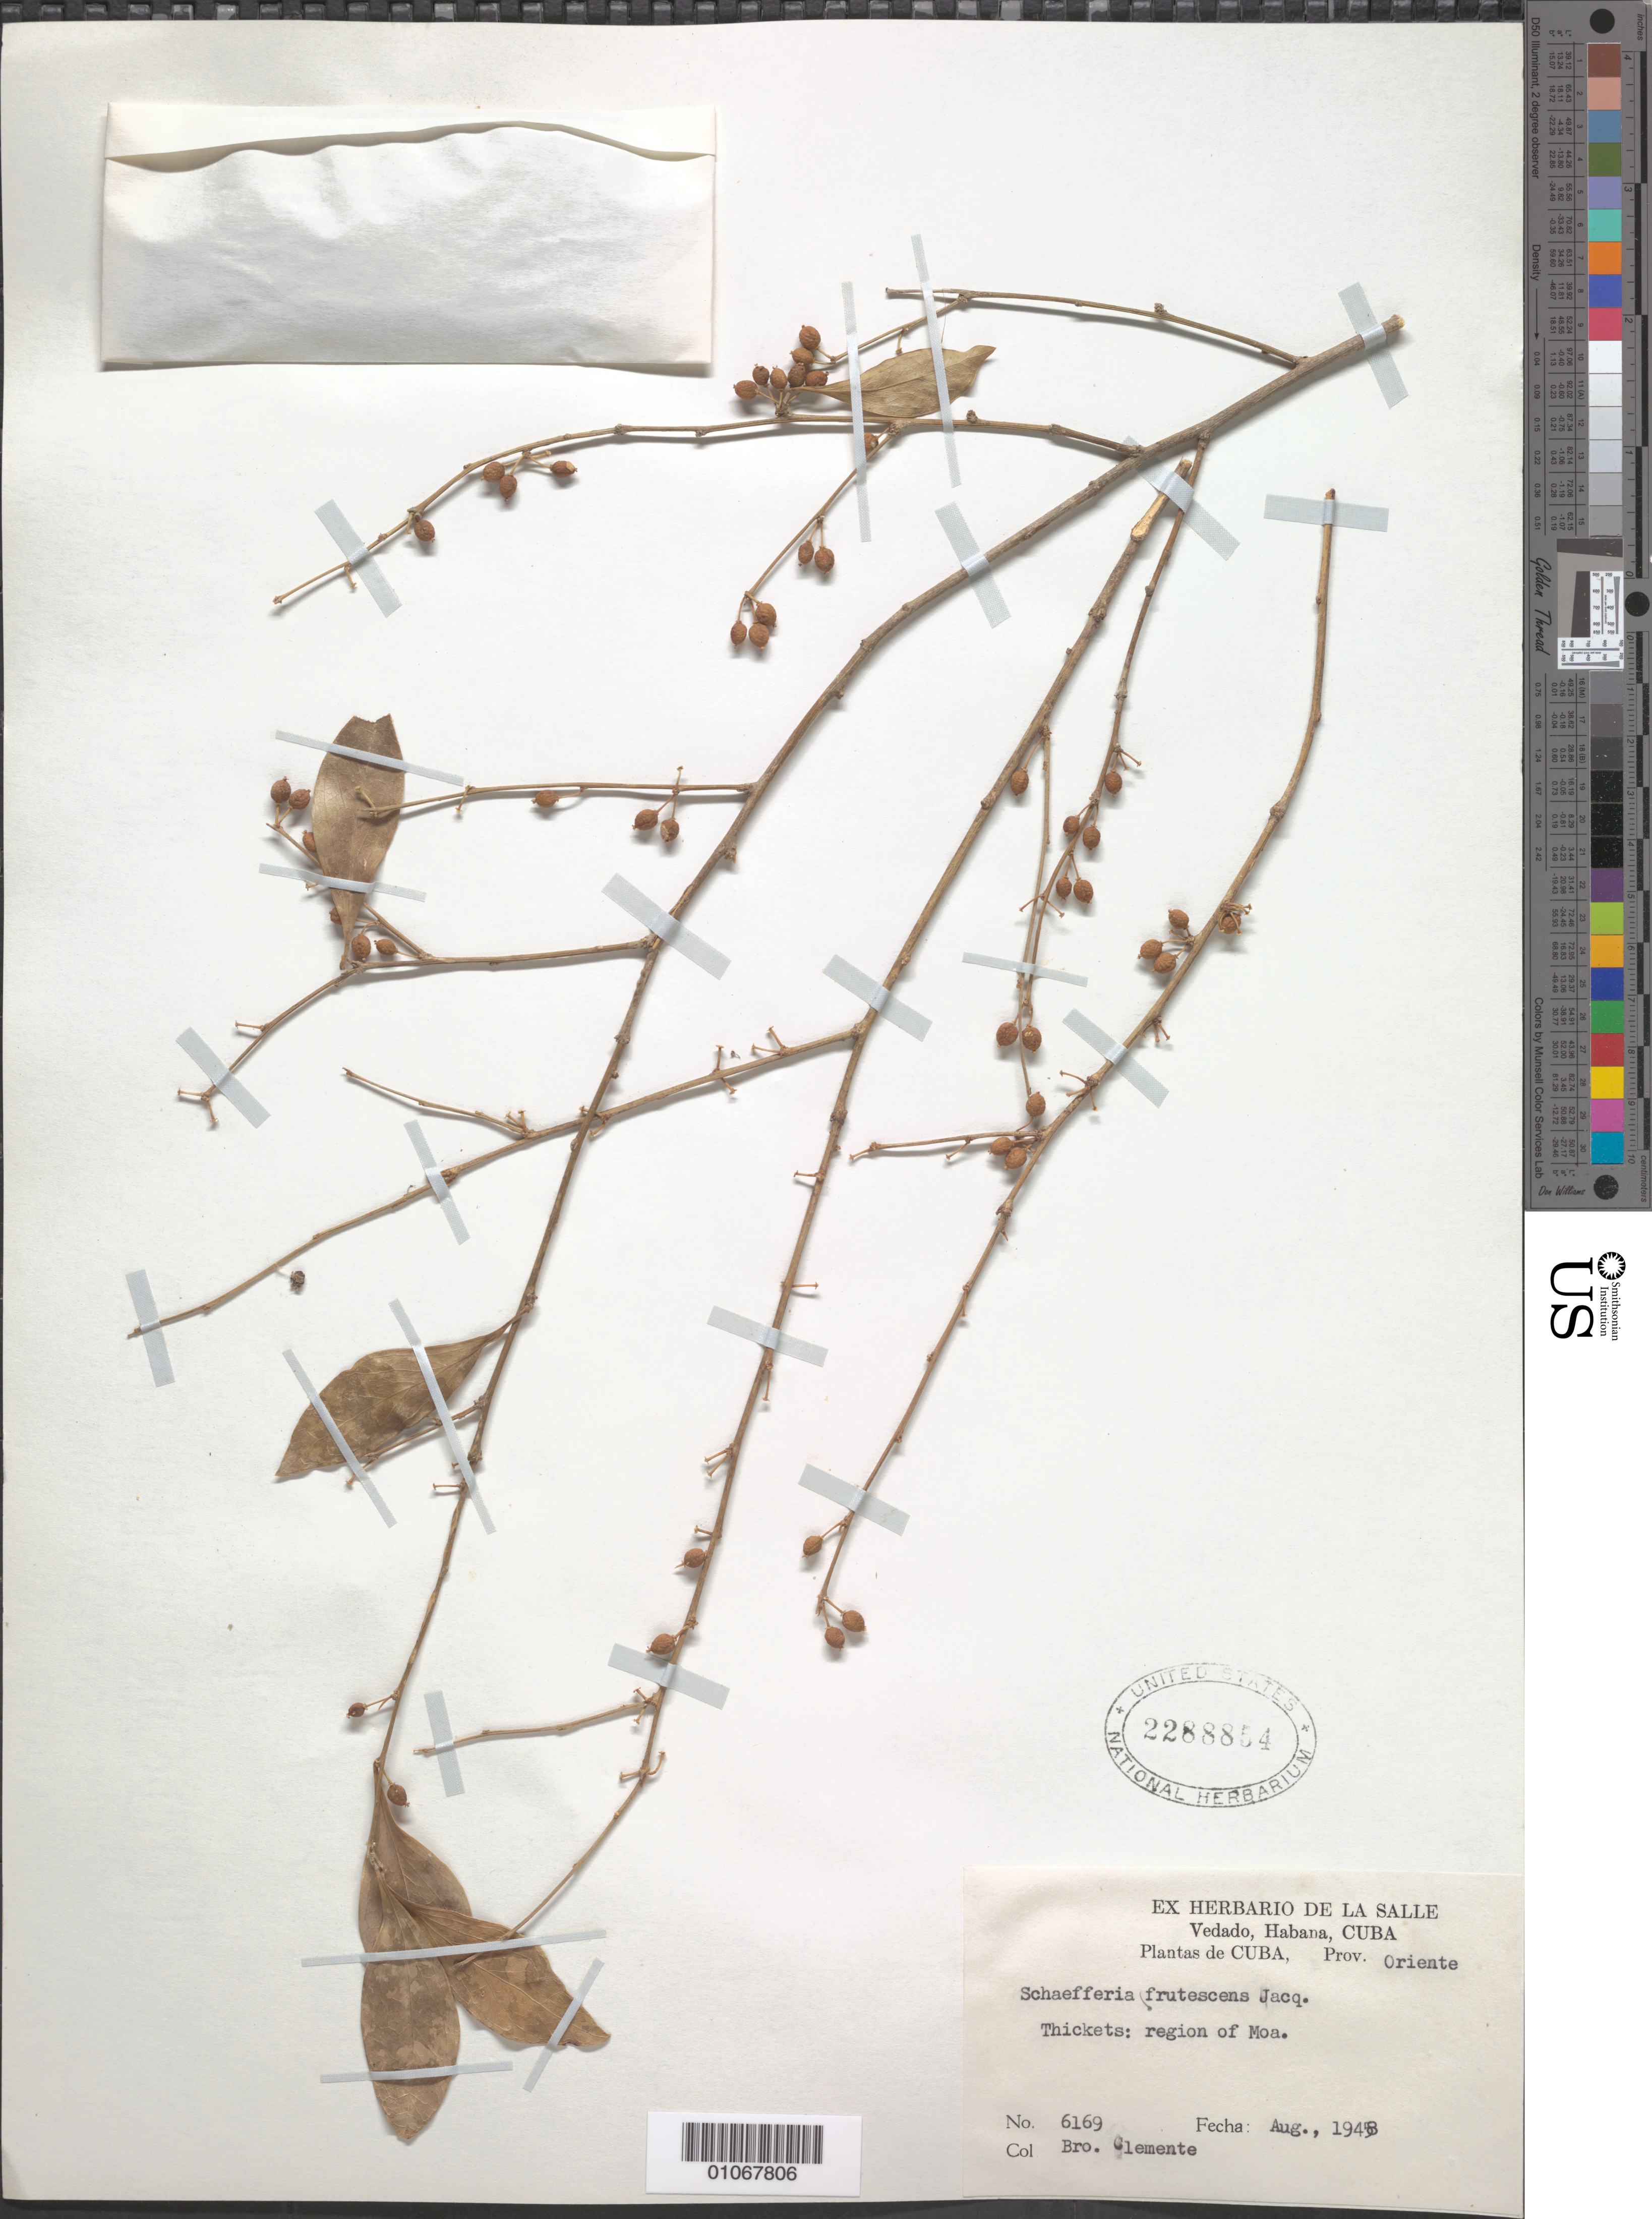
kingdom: Plantae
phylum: Tracheophyta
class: Magnoliopsida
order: Celastrales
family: Celastraceae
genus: Schaefferia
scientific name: Schaefferia frutescens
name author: Jacq.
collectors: Bro. Clemente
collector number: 6169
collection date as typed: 01 Aug 1948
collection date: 1948-08-01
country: Cuba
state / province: Holguín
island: Cuba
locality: Thickets: Ragion of Moa [Oriente]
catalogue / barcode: US 2288854